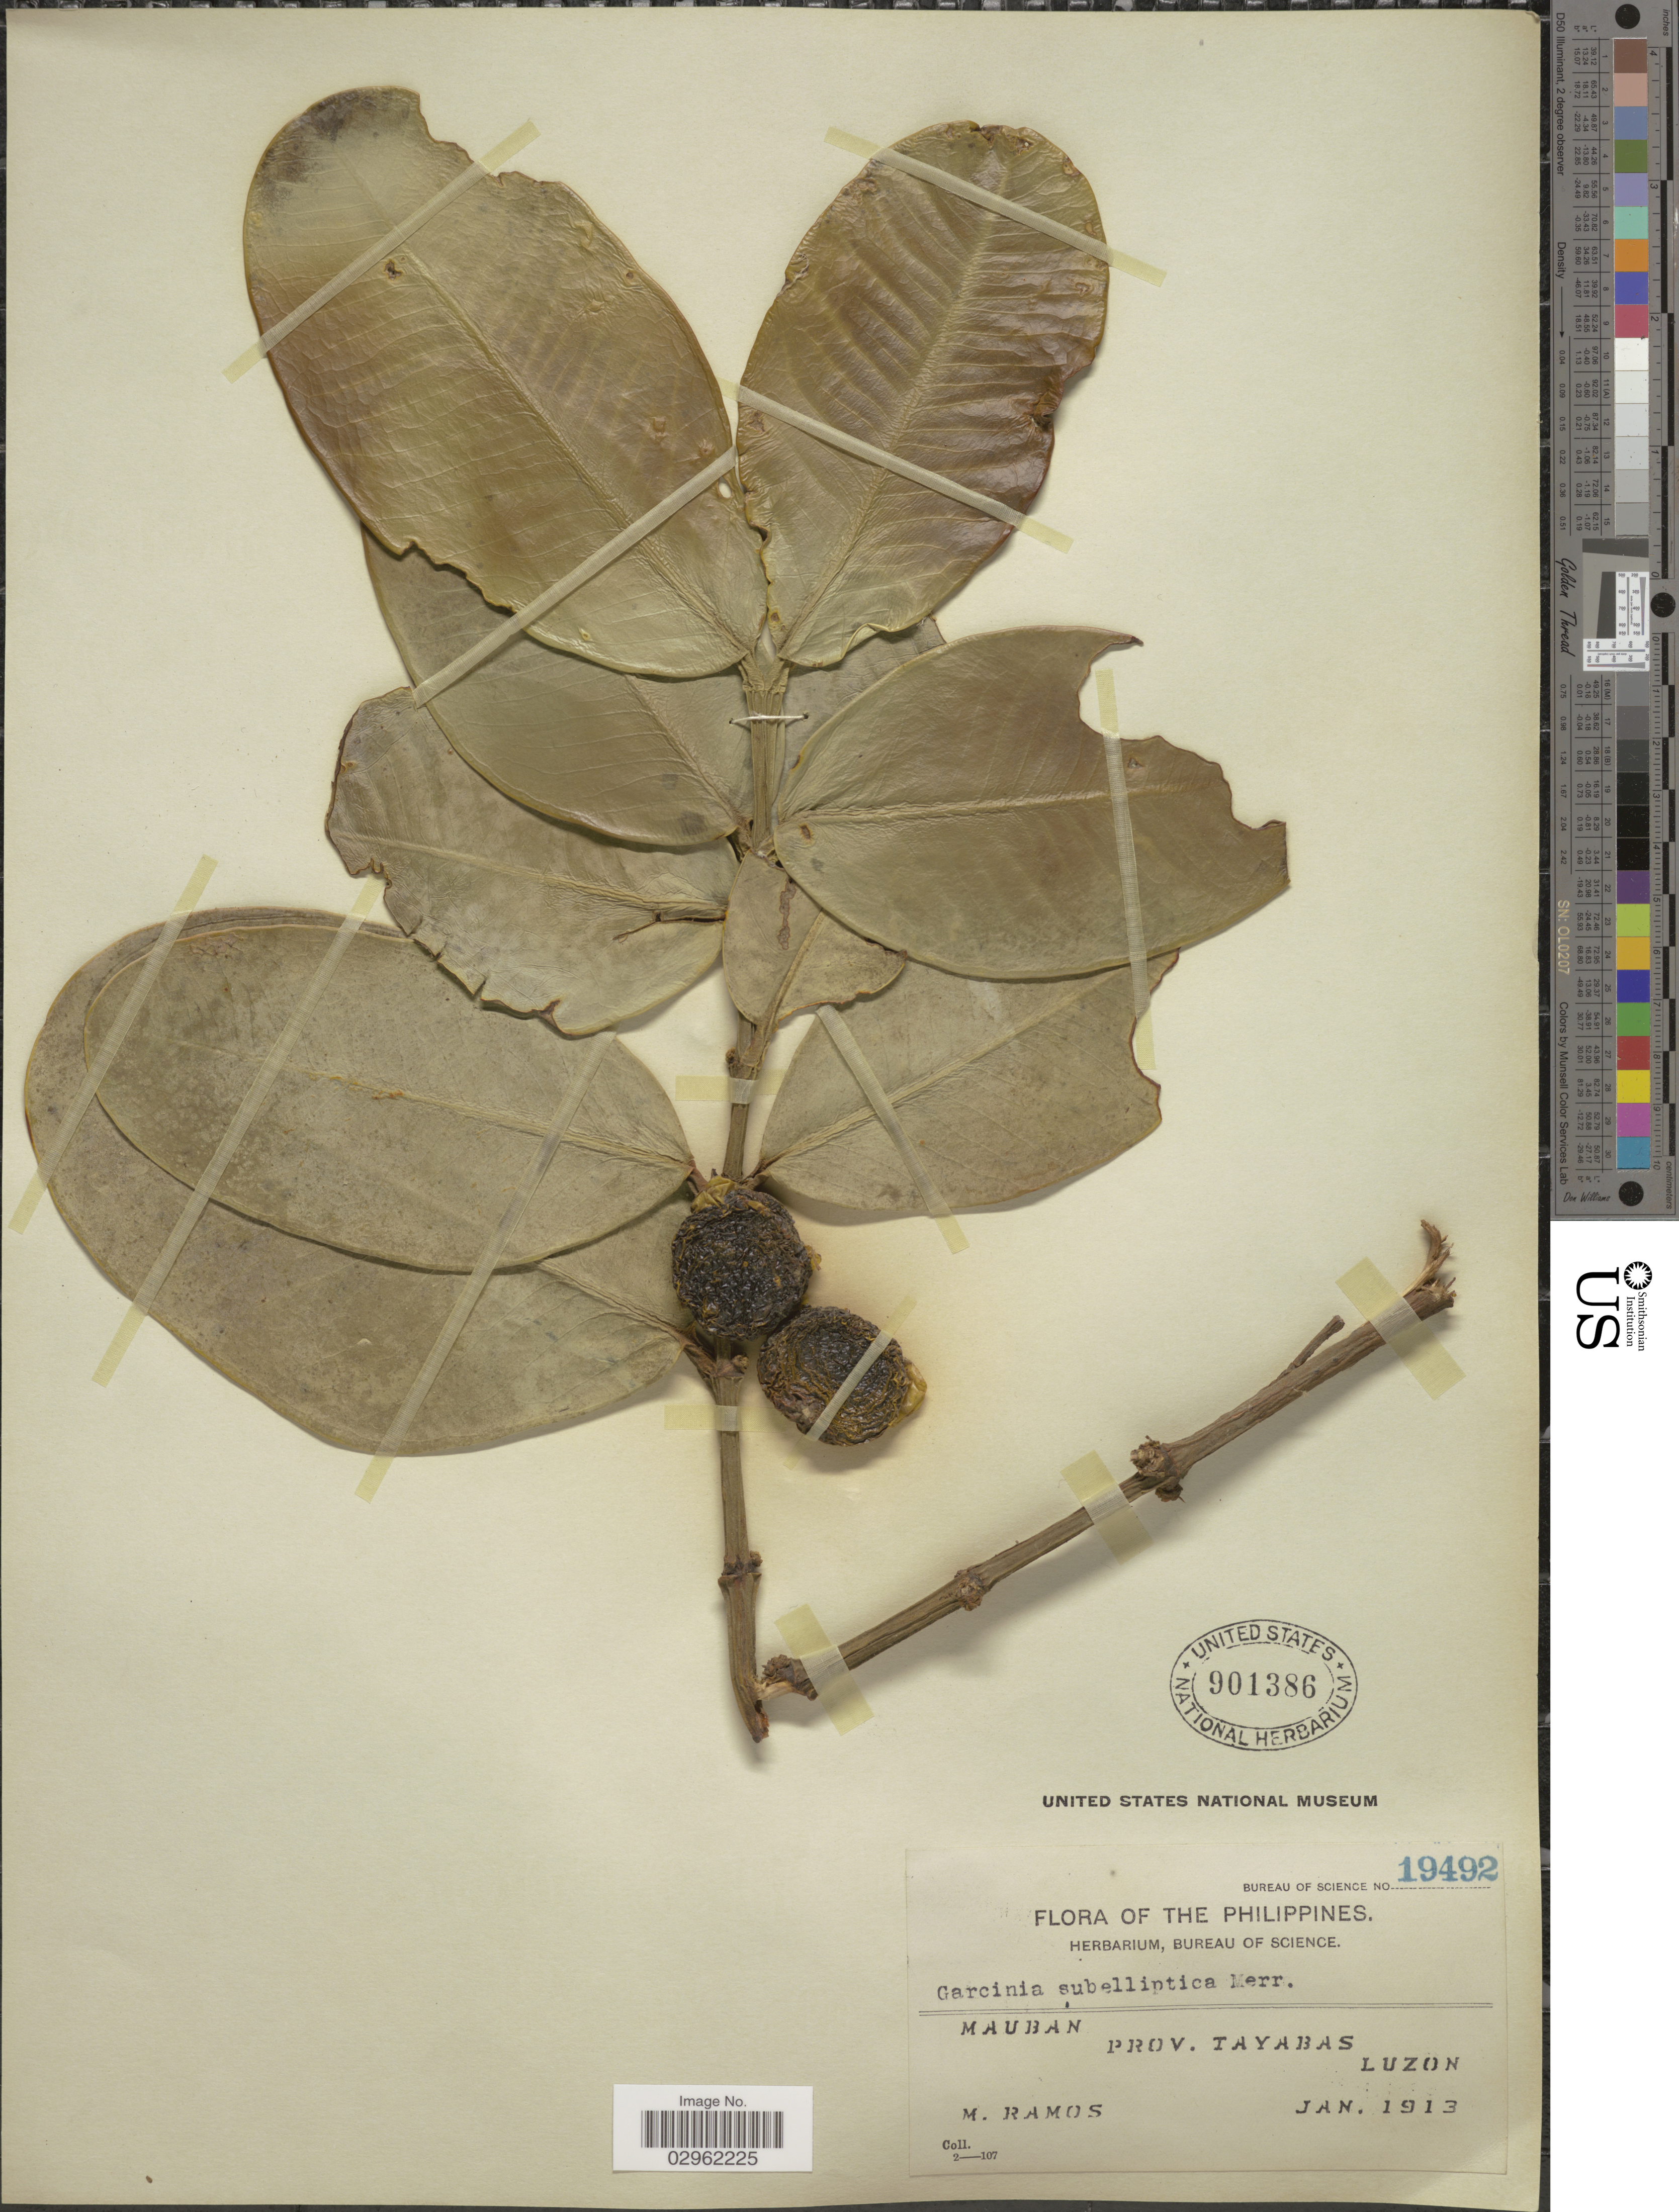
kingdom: Plantae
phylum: Tracheophyta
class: Magnoliopsida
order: Malpighiales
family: Clusiaceae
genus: Garcinia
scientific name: Garcinia subelliptica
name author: Merr.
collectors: M. Ramos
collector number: Bureau of Science 19492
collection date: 1913-01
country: Philippines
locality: Mauban, Prov. Tayabas, Luzon.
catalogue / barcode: US 901386